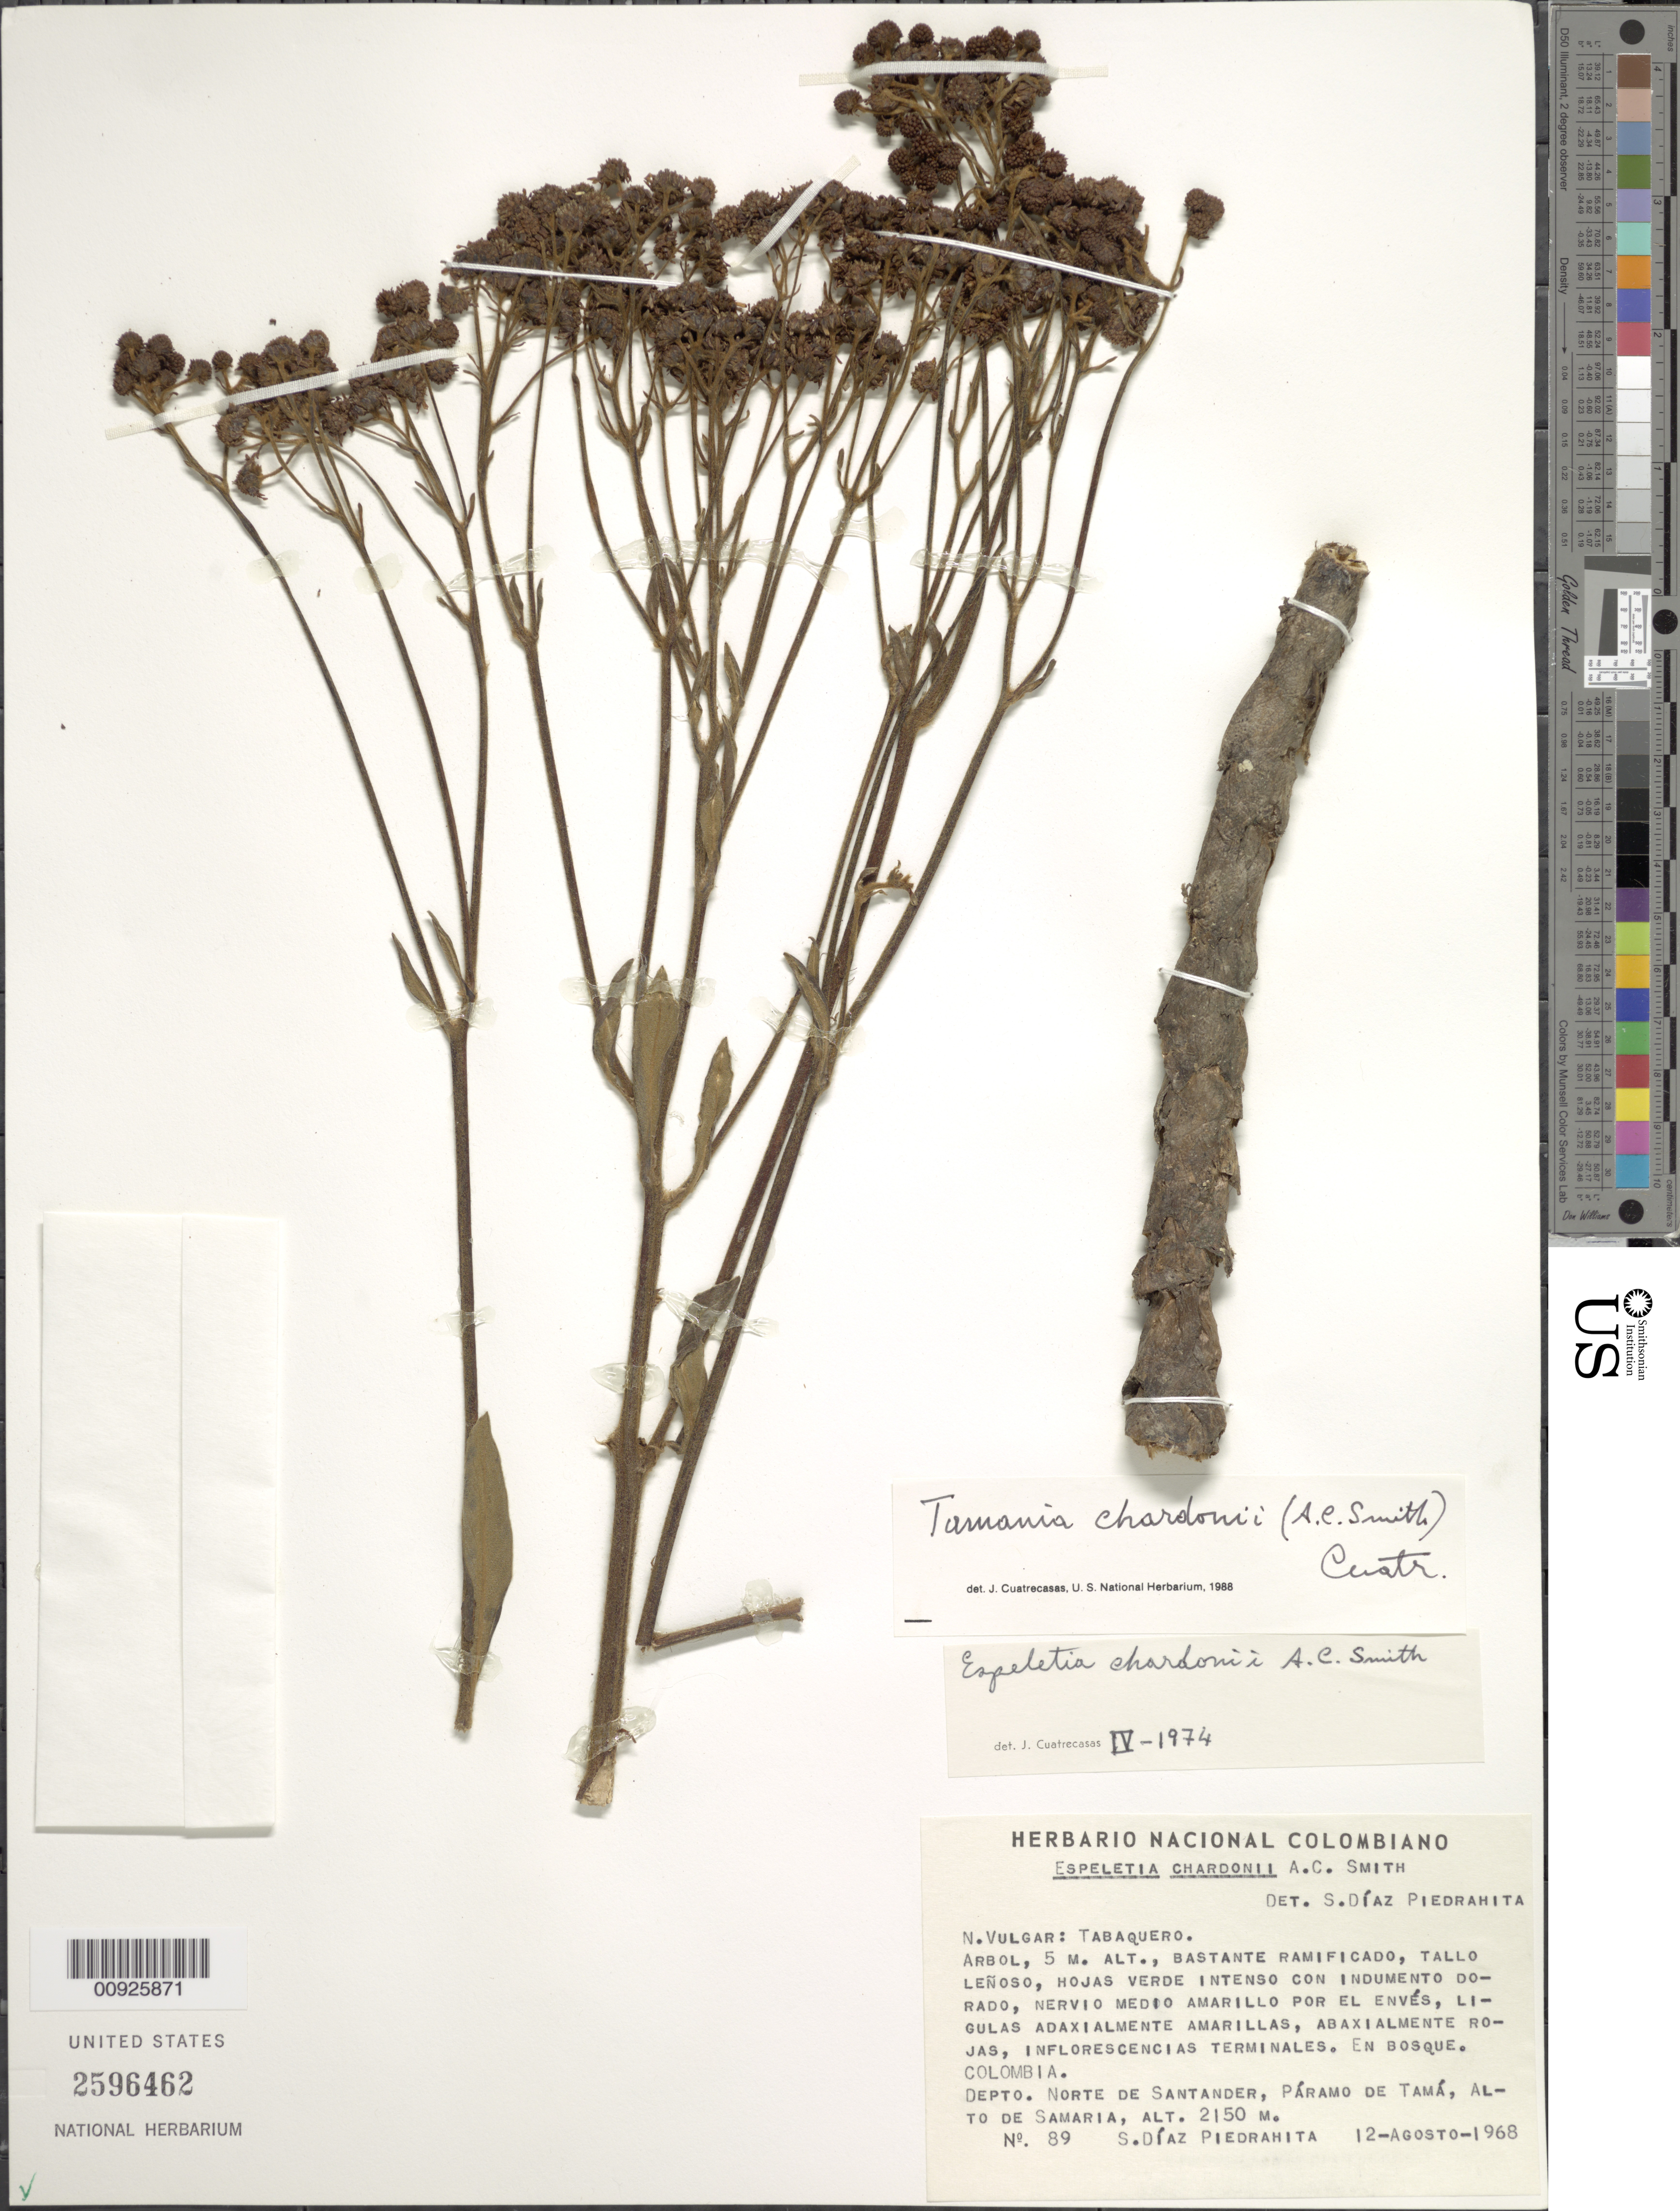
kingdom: Plantae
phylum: Tracheophyta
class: Magnoliopsida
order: Asterales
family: Asteraceae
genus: Tamania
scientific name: Tamania chardonii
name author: (A.C. Sm.) Cuatrec.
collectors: S. Díaz Píedrahíta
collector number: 89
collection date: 1968-08-12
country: Colombia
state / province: Norte de Santander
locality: Alto de Samaria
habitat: Bosque andino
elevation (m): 2150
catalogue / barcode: US 2596462